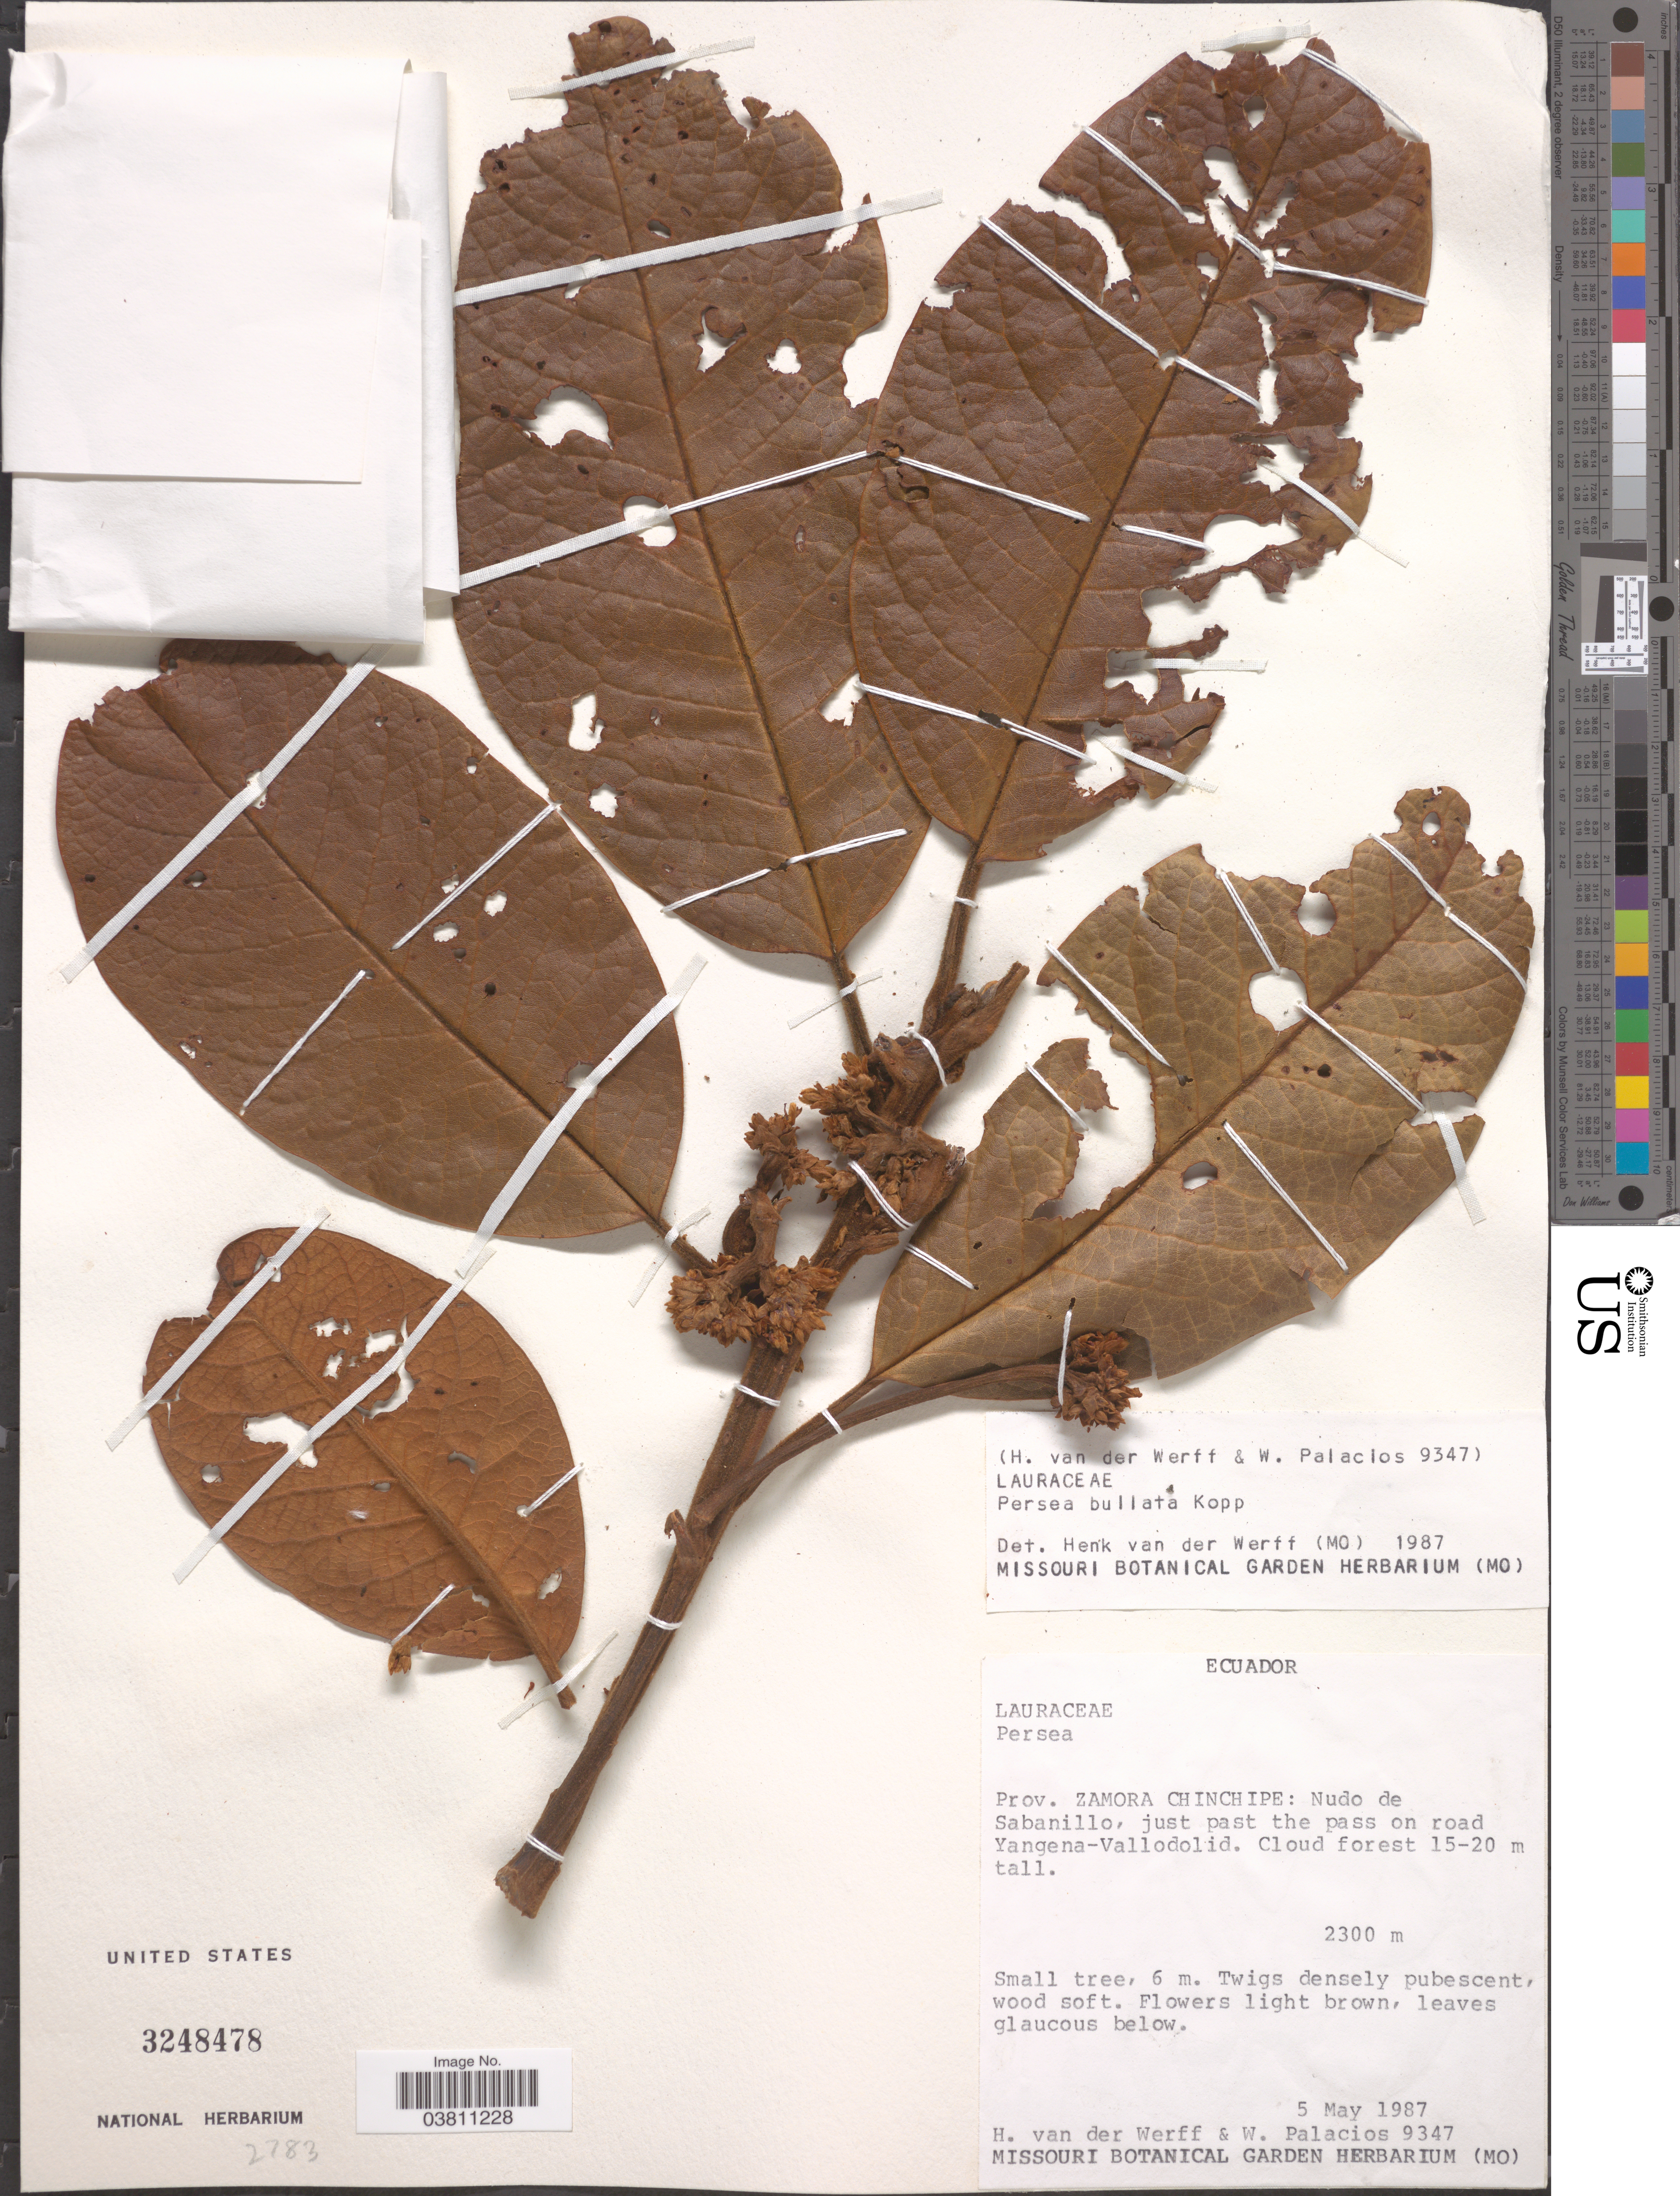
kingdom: Plantae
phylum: Tracheophyta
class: Magnoliopsida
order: Laurales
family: Lauraceae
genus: Persea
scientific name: Persea bullata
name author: L.E. Kopp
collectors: H. van der Werff & W. Palacios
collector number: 9347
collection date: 1987-05-05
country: Ecuador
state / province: Zamora-Chinchipe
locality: Nudo de Sabanillo, just past the pass on road Yangena-Vallodolid.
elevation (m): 2300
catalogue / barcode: US 3248478